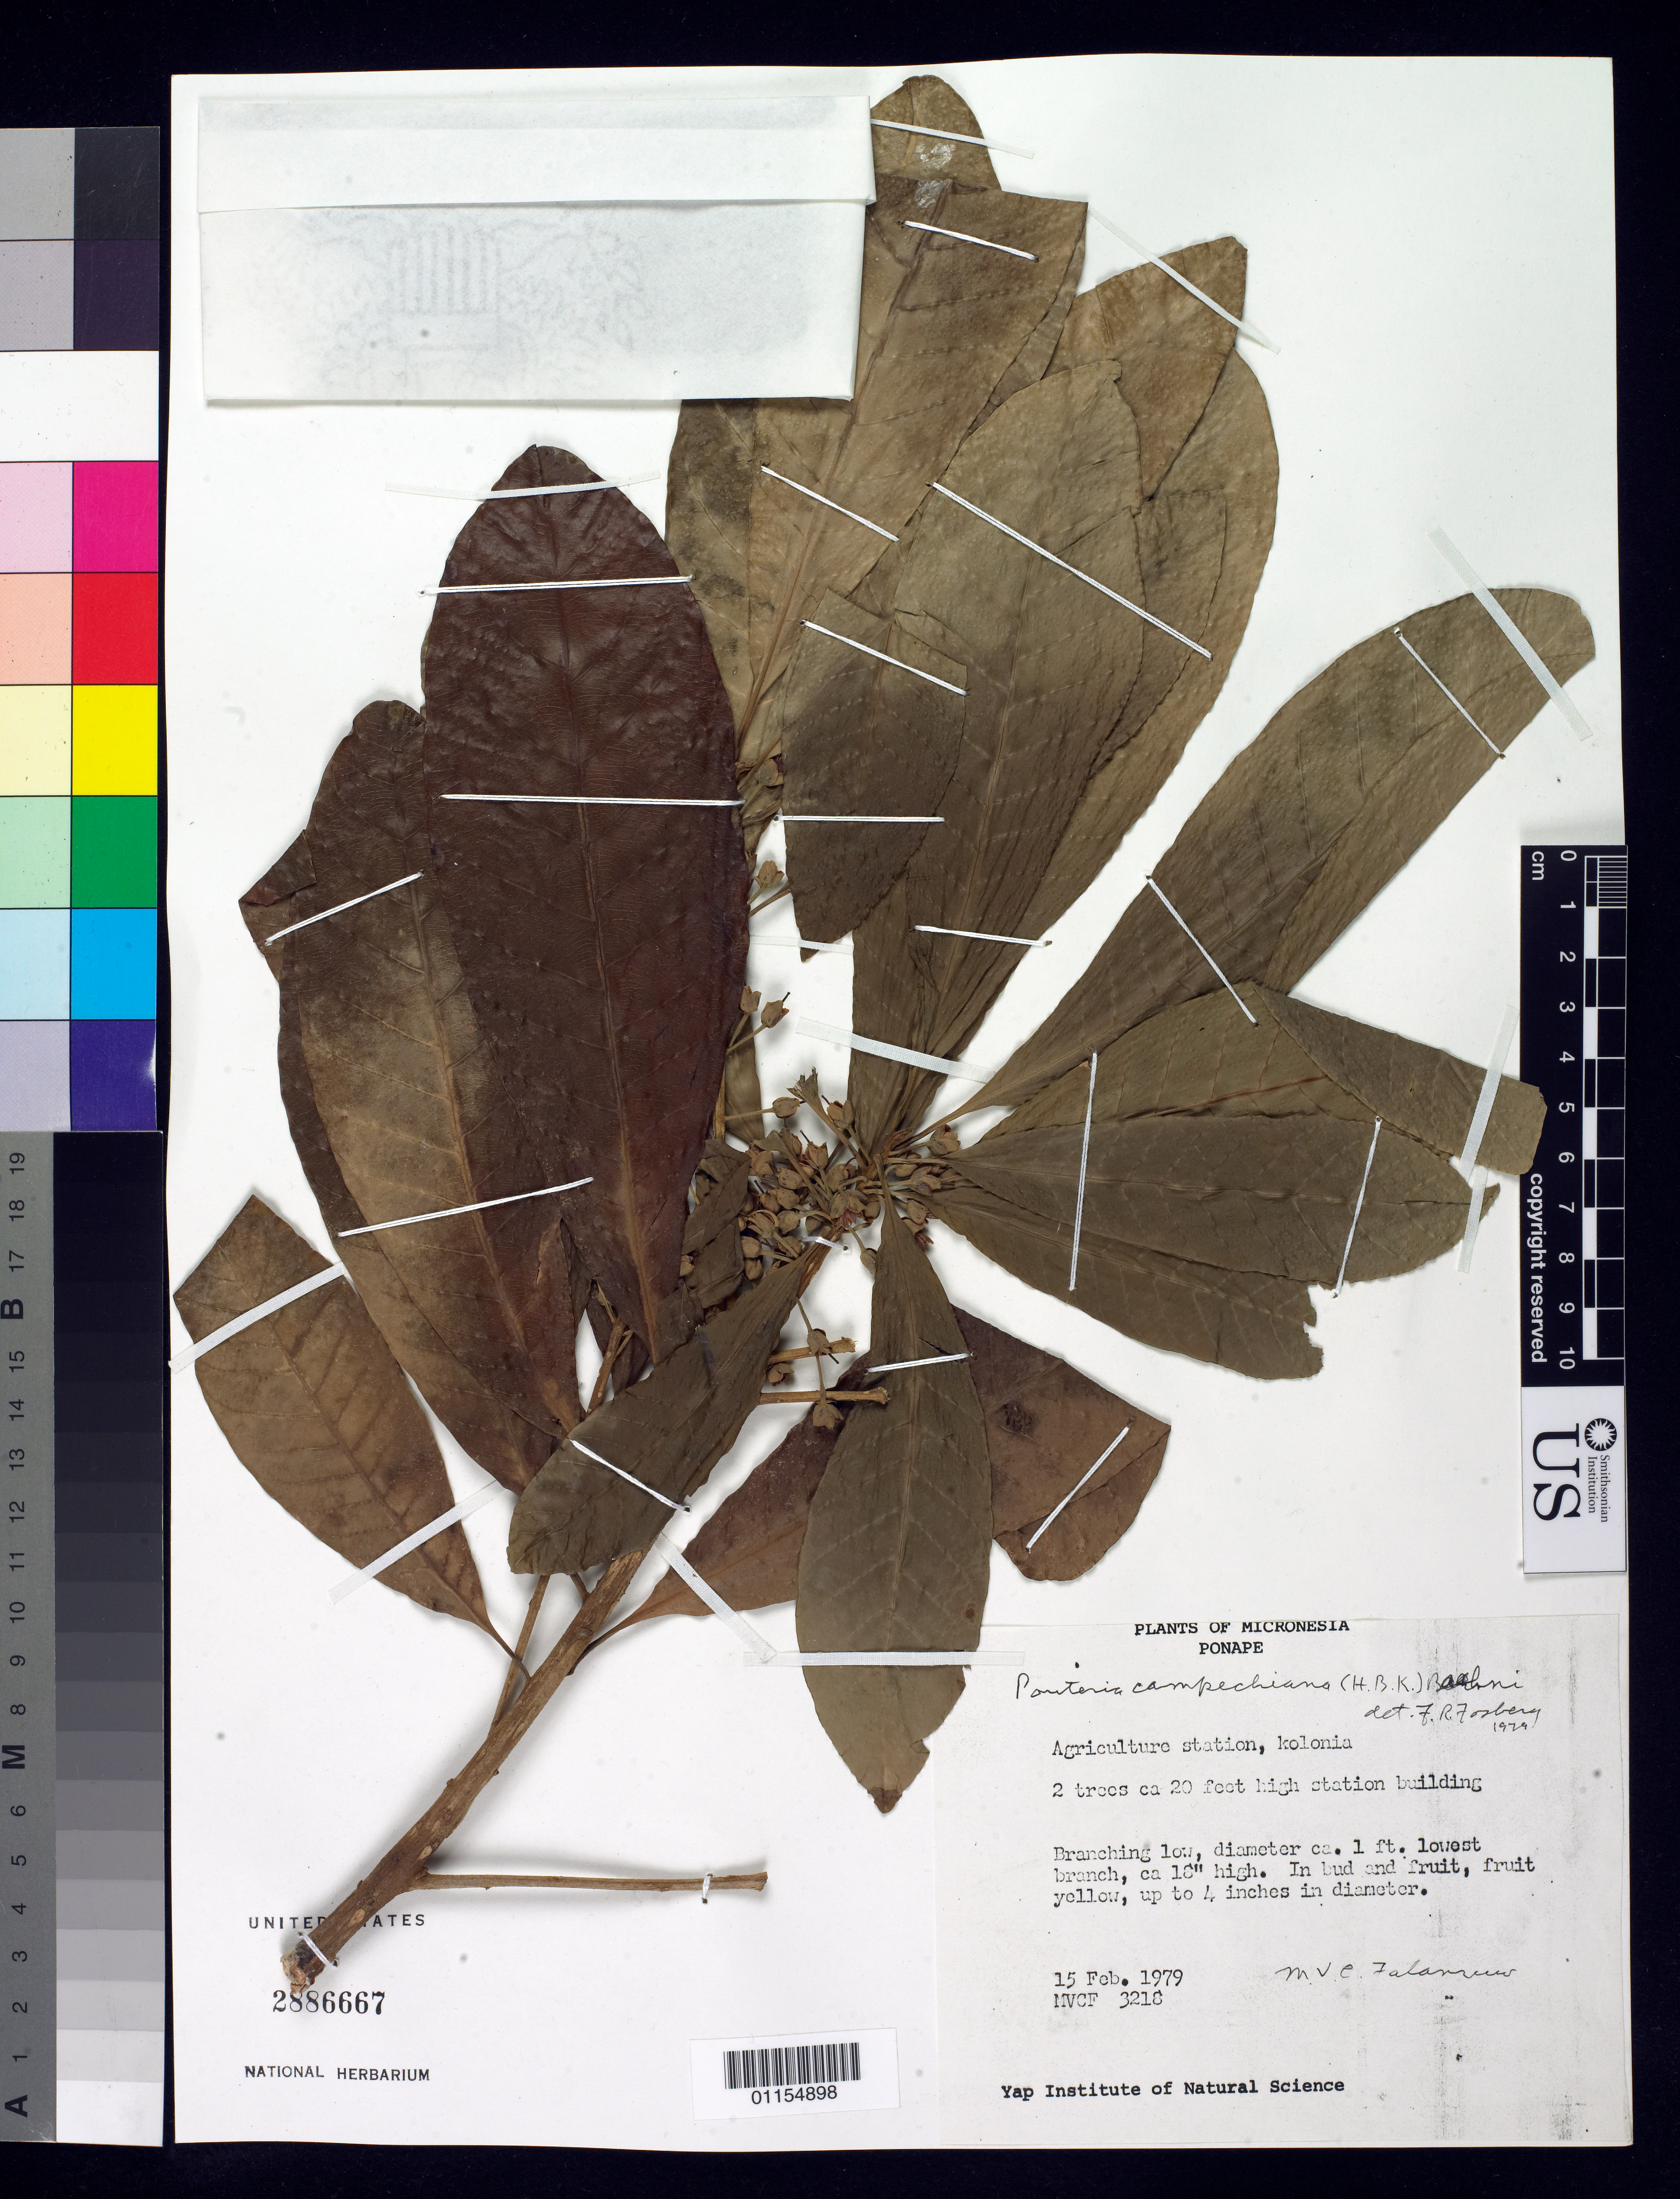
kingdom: Plantae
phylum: Tracheophyta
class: Magnoliopsida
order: Ericales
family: Sapotaceae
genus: Pouteria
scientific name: Pouteria campechiana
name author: (Kunth) Baehni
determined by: Fosberg, F. R.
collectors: M. V. Falanruw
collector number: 3218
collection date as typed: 15 Feb 1979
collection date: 1979-02-15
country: Micronesia, Federated States of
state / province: Pohnpei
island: Pohnpei [Ponape]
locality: Ponape Agriculture station, Kolonia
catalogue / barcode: US 2886667